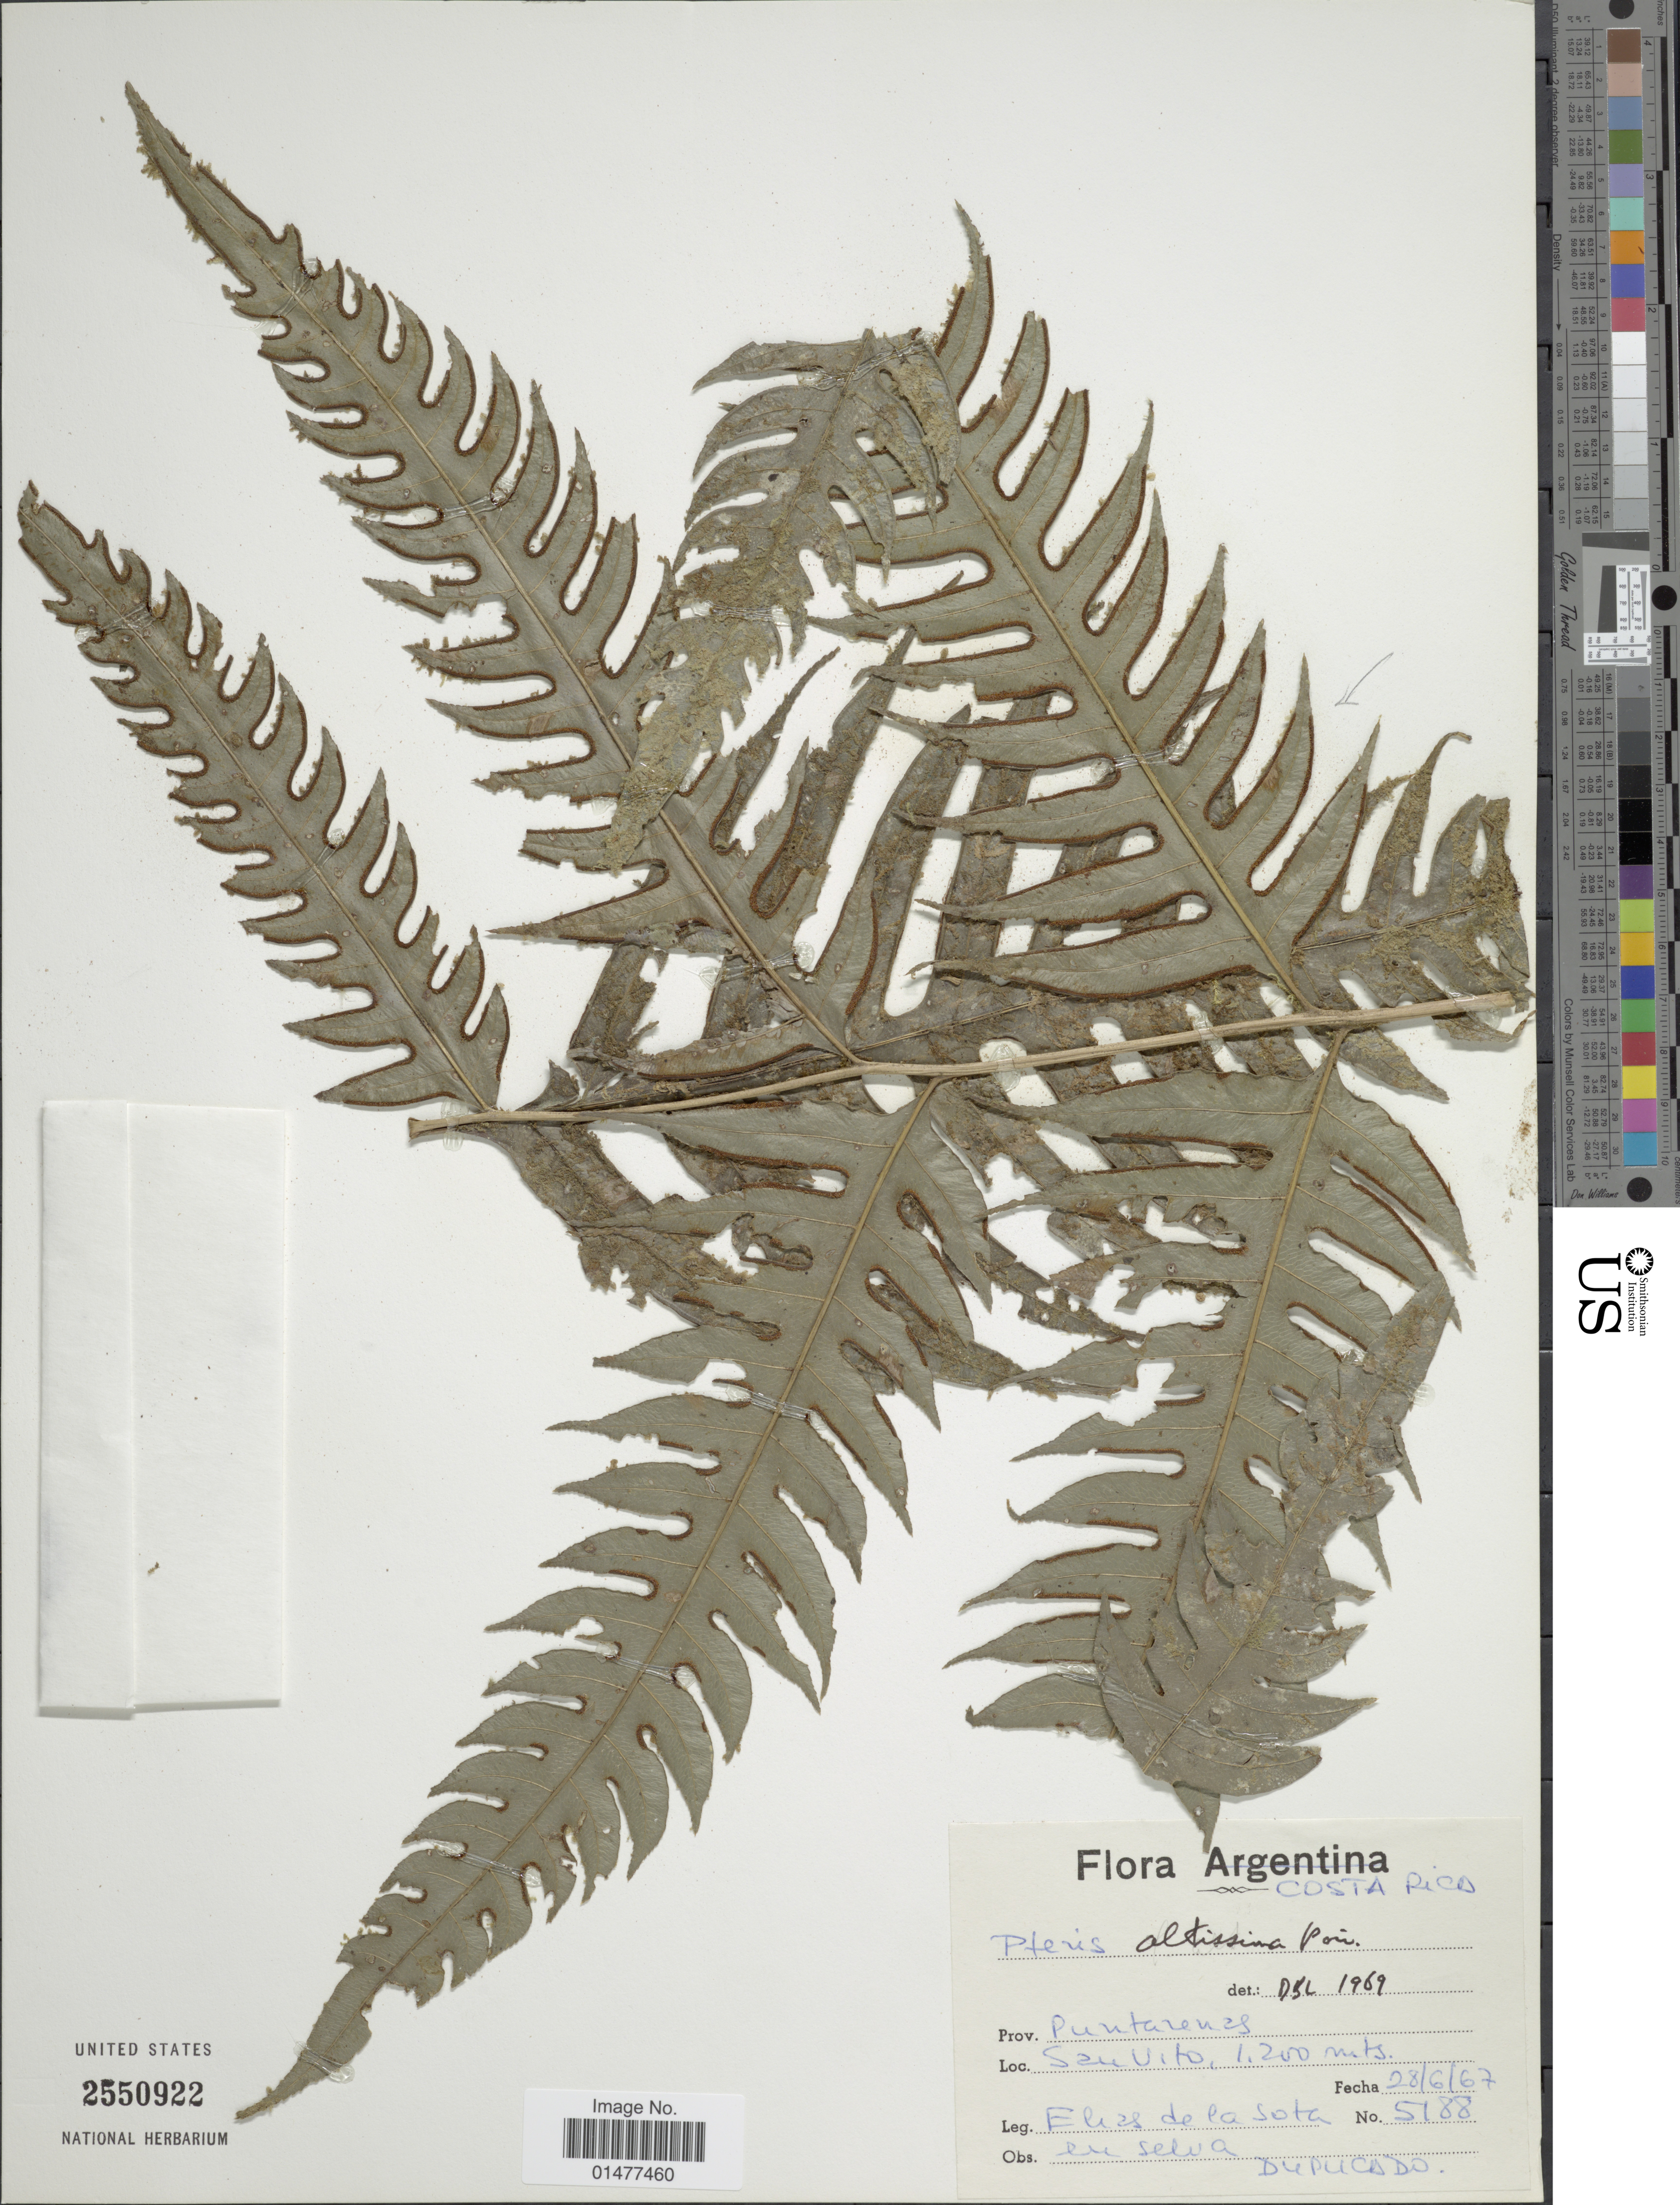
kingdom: Plantae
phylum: Tracheophyta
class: Polypodiopsida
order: Polypodiales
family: Pteridaceae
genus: Pteris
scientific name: Pteris altissima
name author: Poir.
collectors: E. R. de la Sota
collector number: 5188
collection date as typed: Transcribed d/m/y: 28/6/67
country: Costa Rica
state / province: Puntarenas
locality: San Vito.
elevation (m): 1200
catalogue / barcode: US 2550922